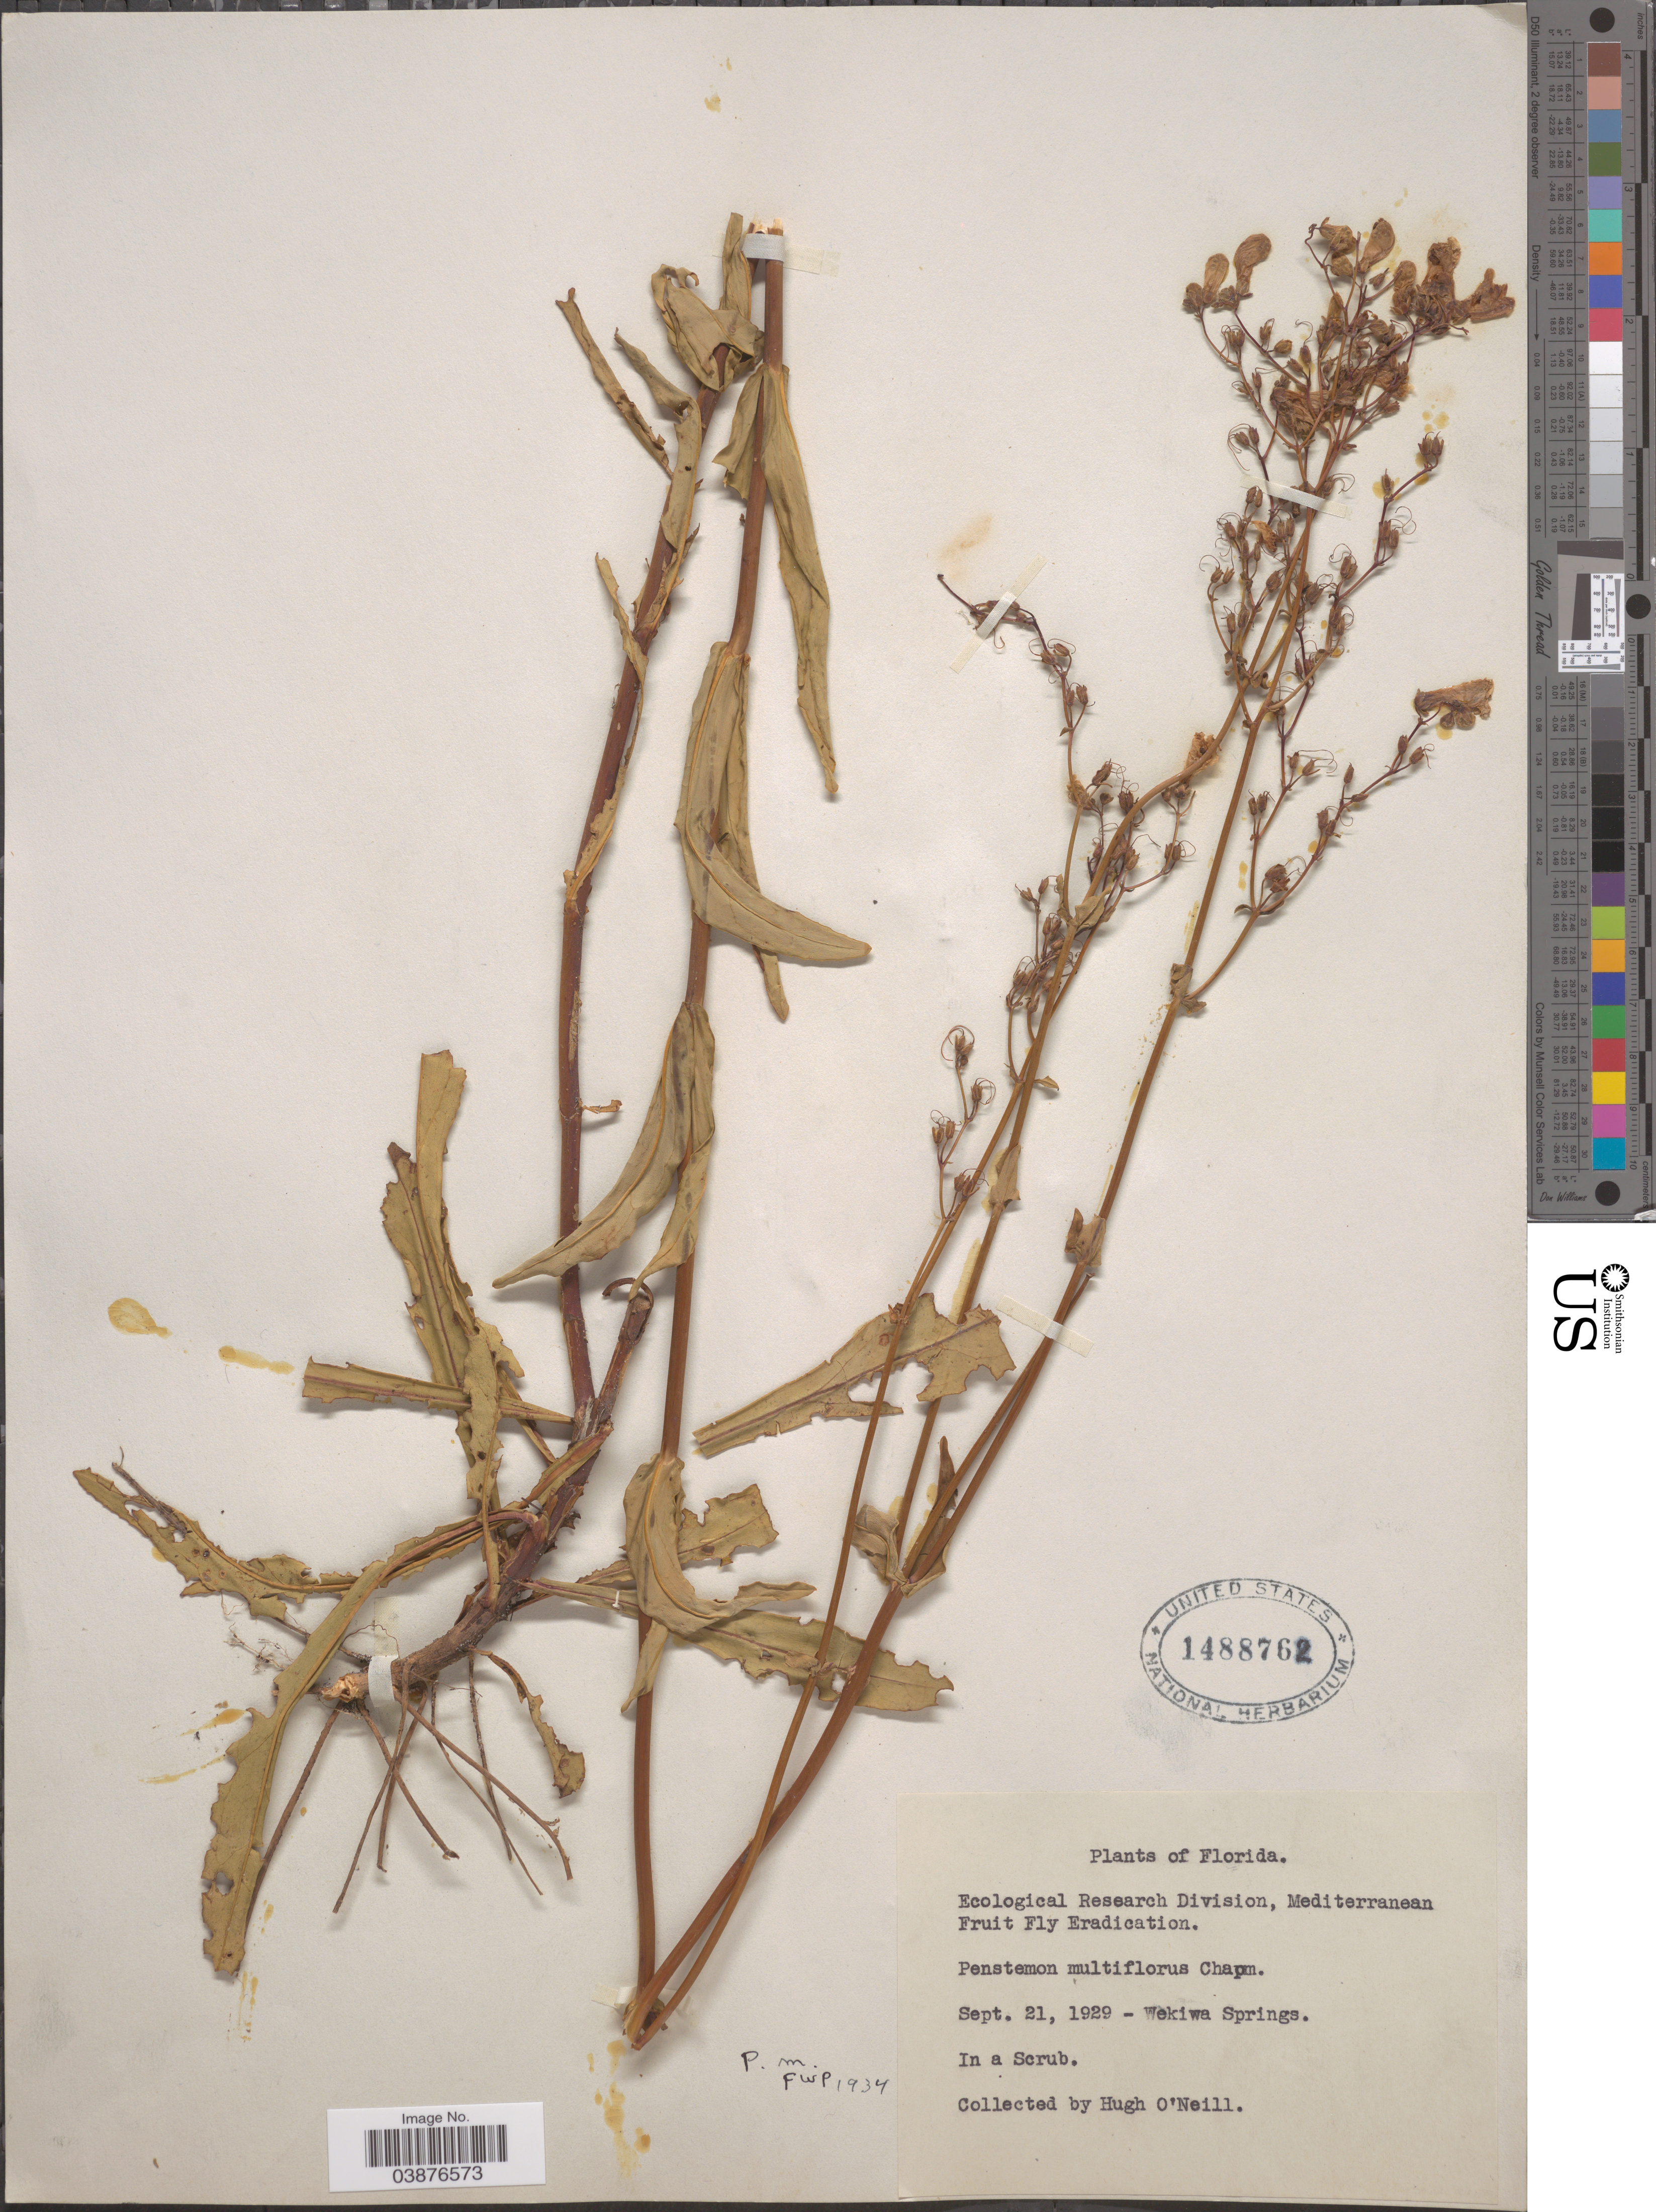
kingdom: Plantae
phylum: Tracheophyta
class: Magnoliopsida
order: Lamiales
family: Plantaginaceae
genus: Penstemon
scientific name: Penstemon multiflorus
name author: Chapm. in Small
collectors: H. O'Neill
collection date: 1929-09-21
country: United States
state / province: Florida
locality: Wekiwa Springs.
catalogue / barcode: US 1488762